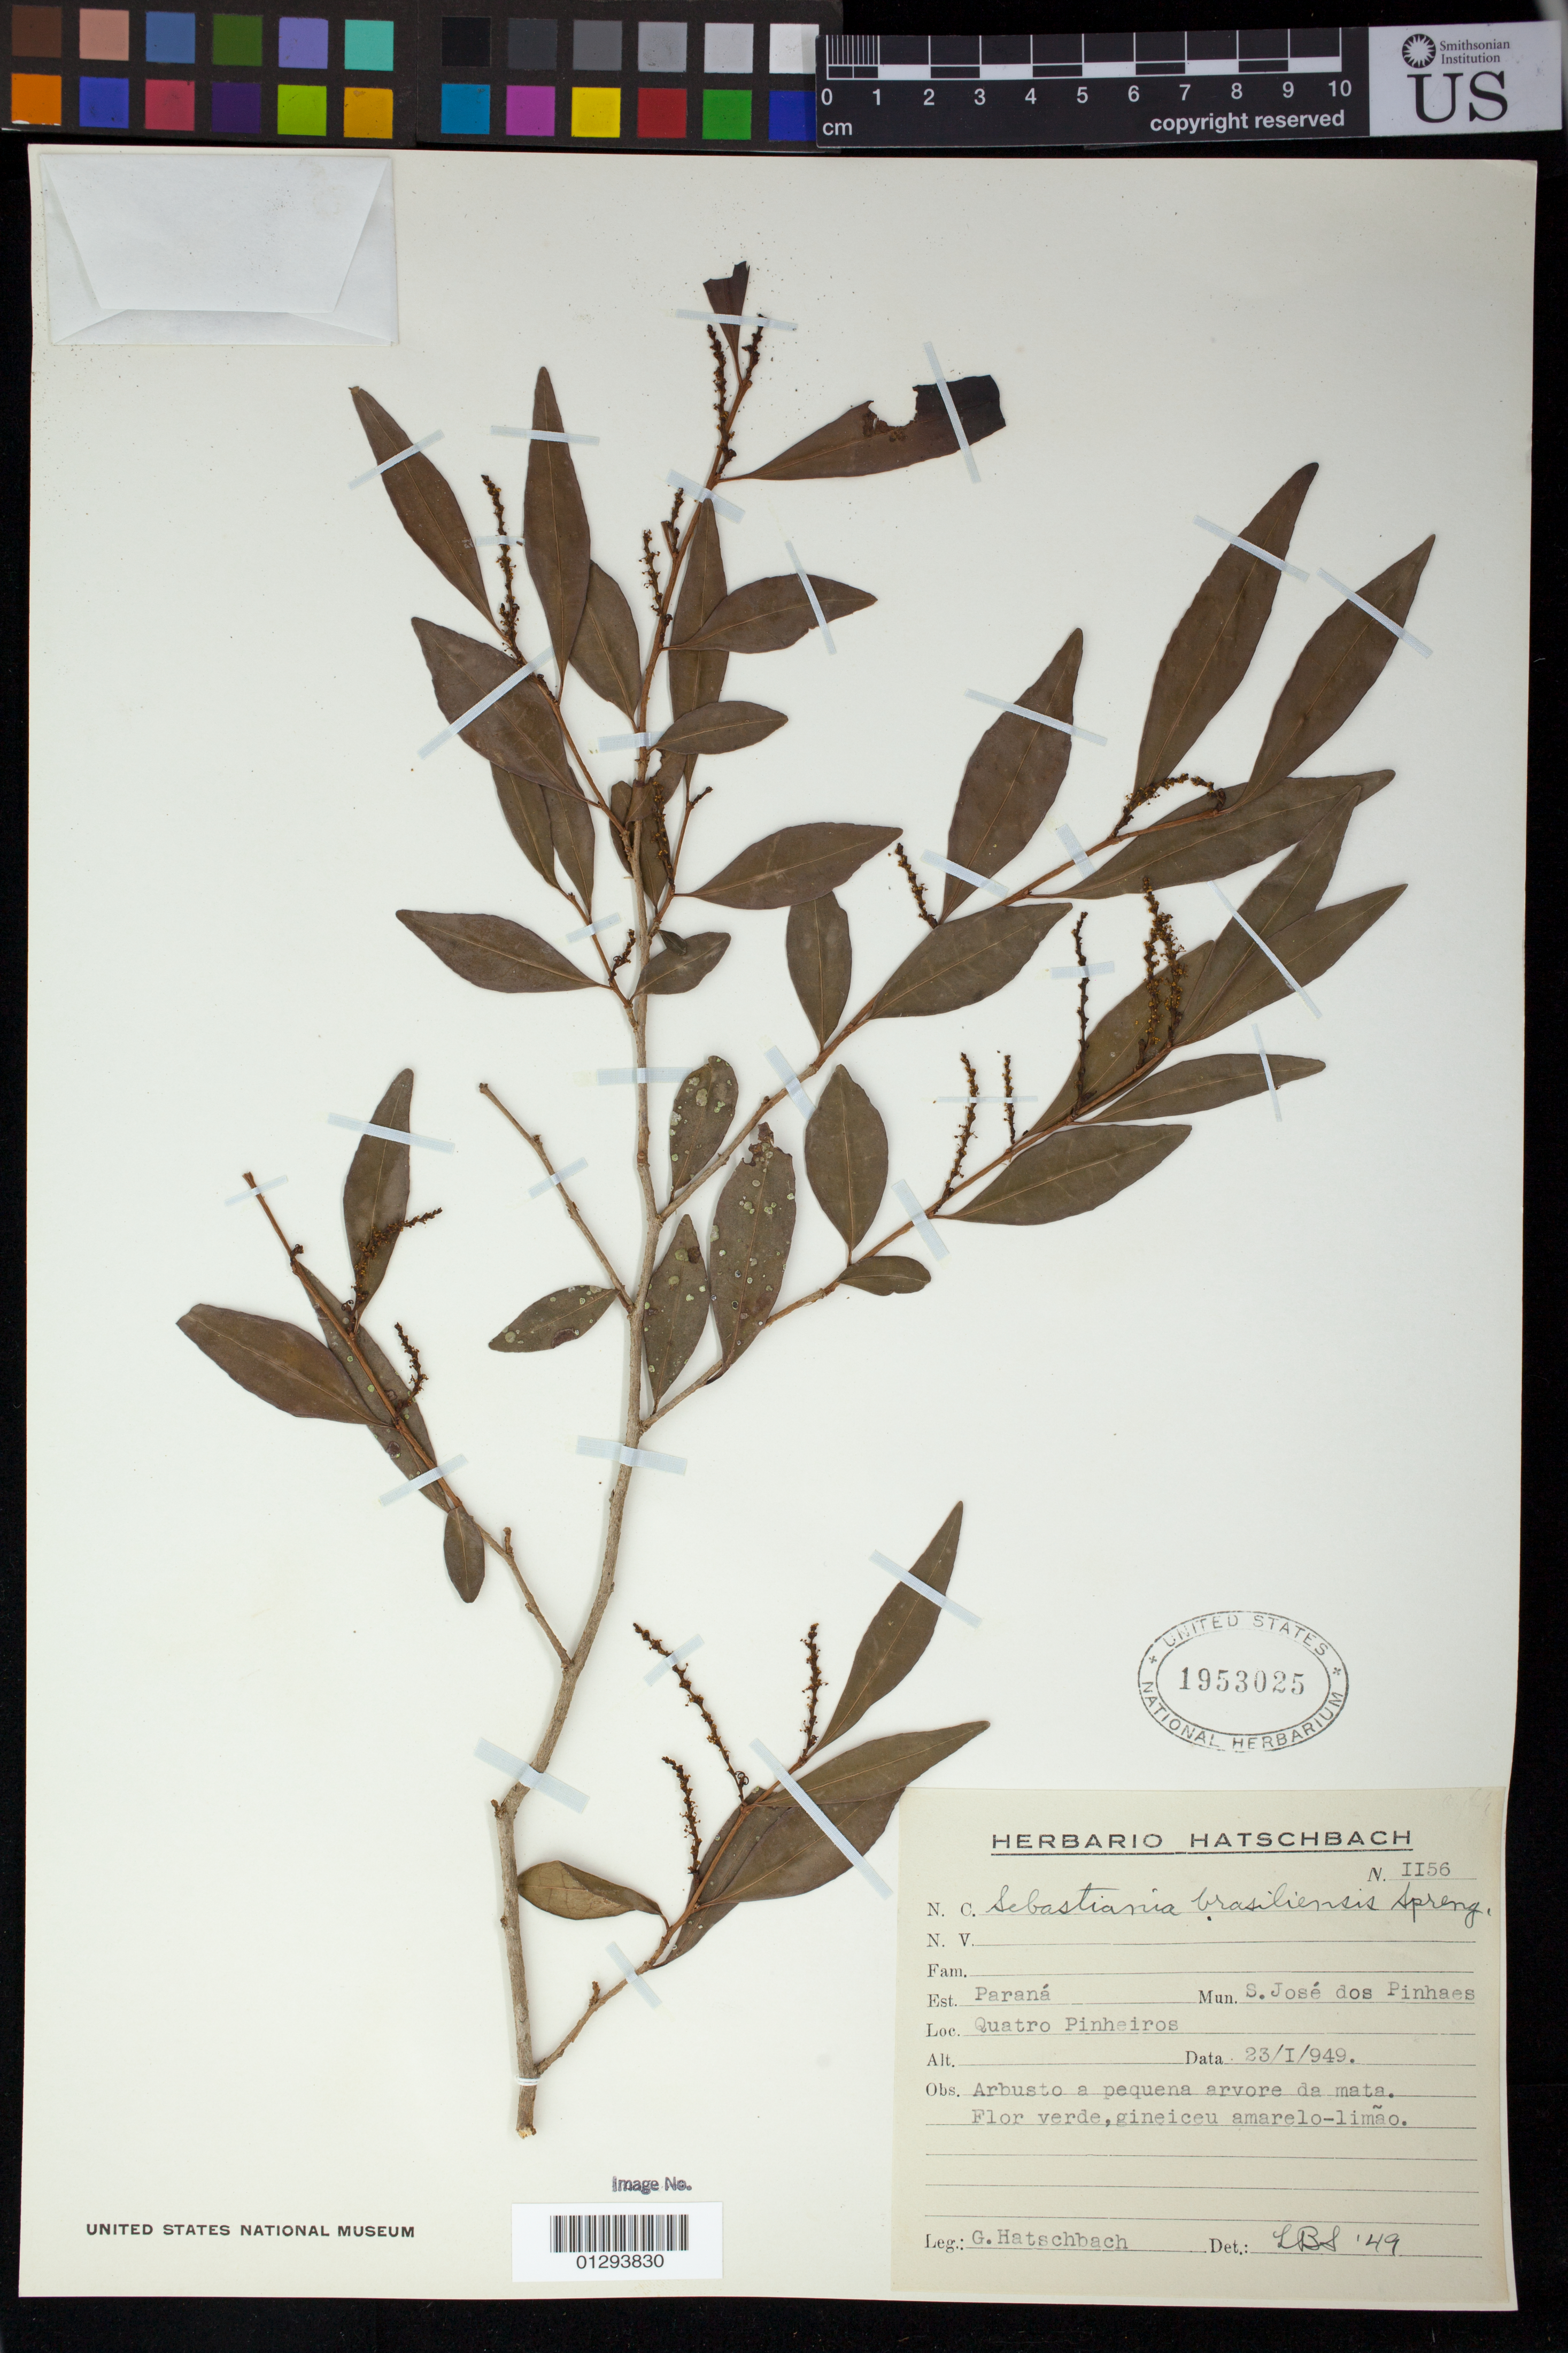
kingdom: Plantae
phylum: Tracheophyta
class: Magnoliopsida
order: Malpighiales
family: Euphorbiaceae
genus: Sebastiania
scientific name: Sebastiania brasiliensis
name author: Spreng.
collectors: G. Hatschbach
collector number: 1156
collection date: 1949-01-23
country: Brazil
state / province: Parana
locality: Quatro Pinheiros. Mun. S. Jose dos Pinhaes.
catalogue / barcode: US 1953025